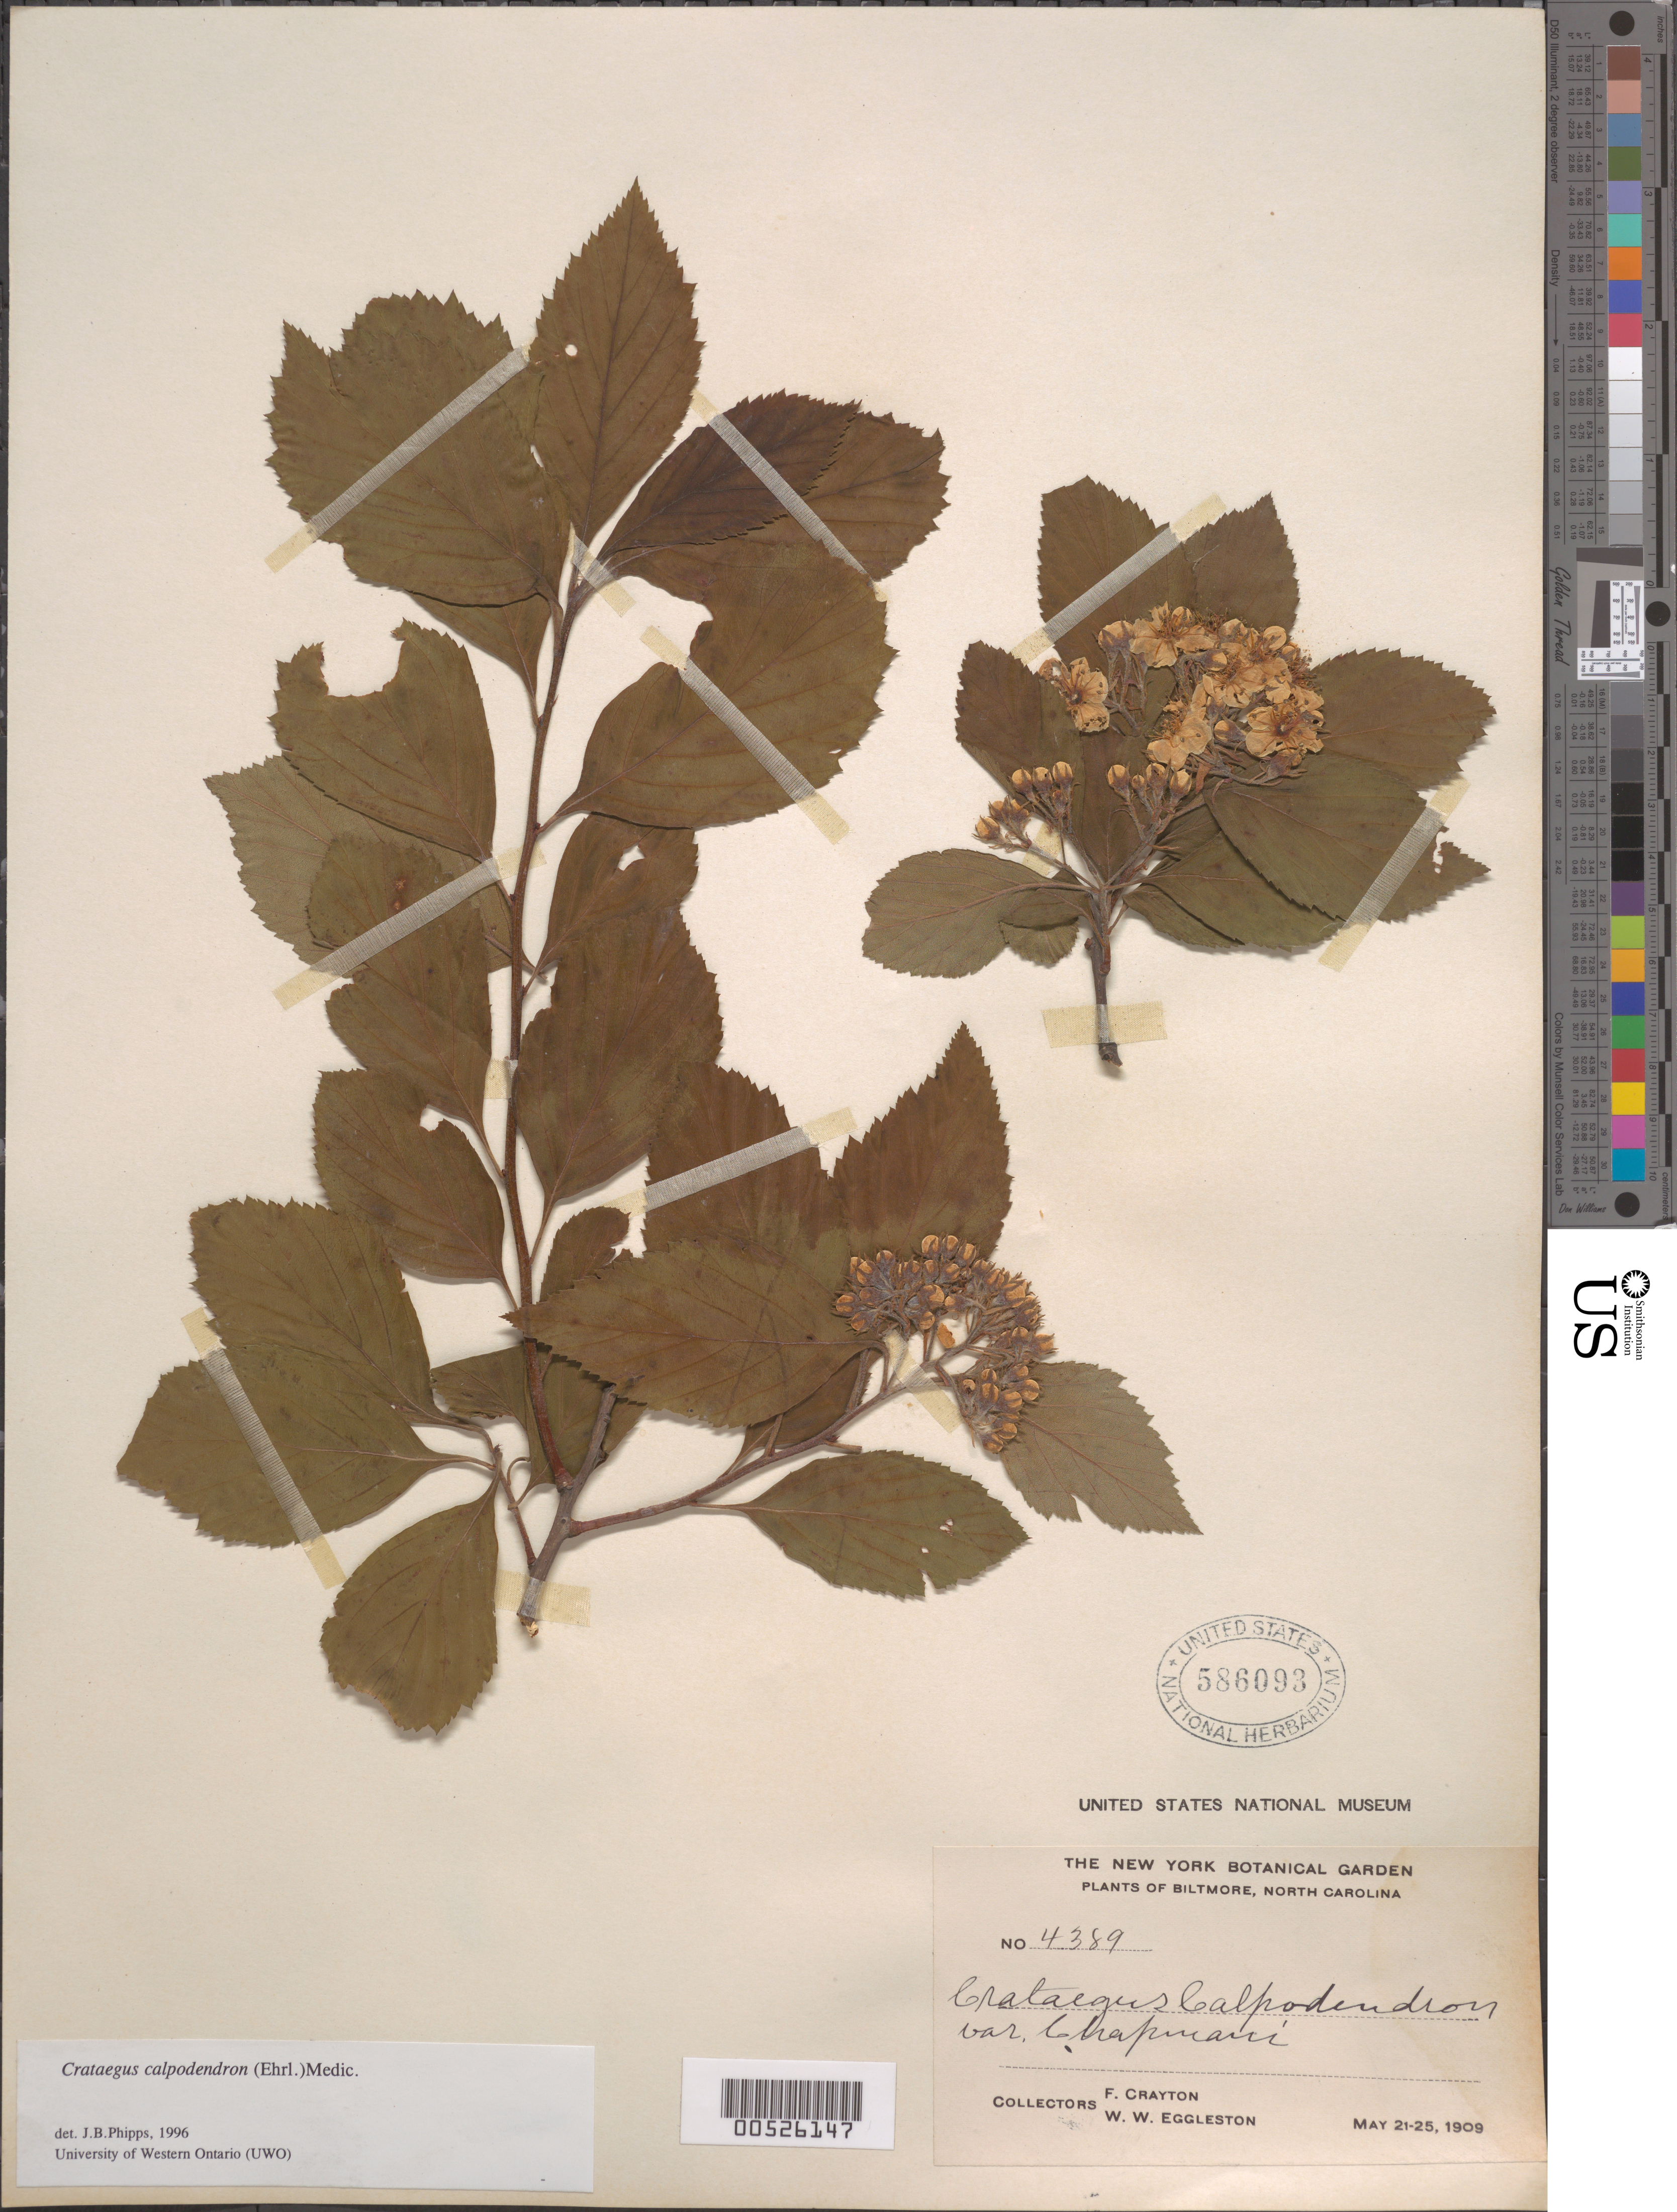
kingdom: Plantae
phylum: Tracheophyta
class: Magnoliopsida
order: Rosales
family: Rosaceae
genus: Crataegus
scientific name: Crataegus calpodendron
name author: (Ehrh.) Medik.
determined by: Phipps, James B., (UWO), University of Western Ontario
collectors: F. Crayton & W. W. Eggleston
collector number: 4389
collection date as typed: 21 May 1909 to 2 Ma 199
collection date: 1909-05-21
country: United States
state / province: North Carolina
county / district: Buncombe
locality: Biltmore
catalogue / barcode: US 586093